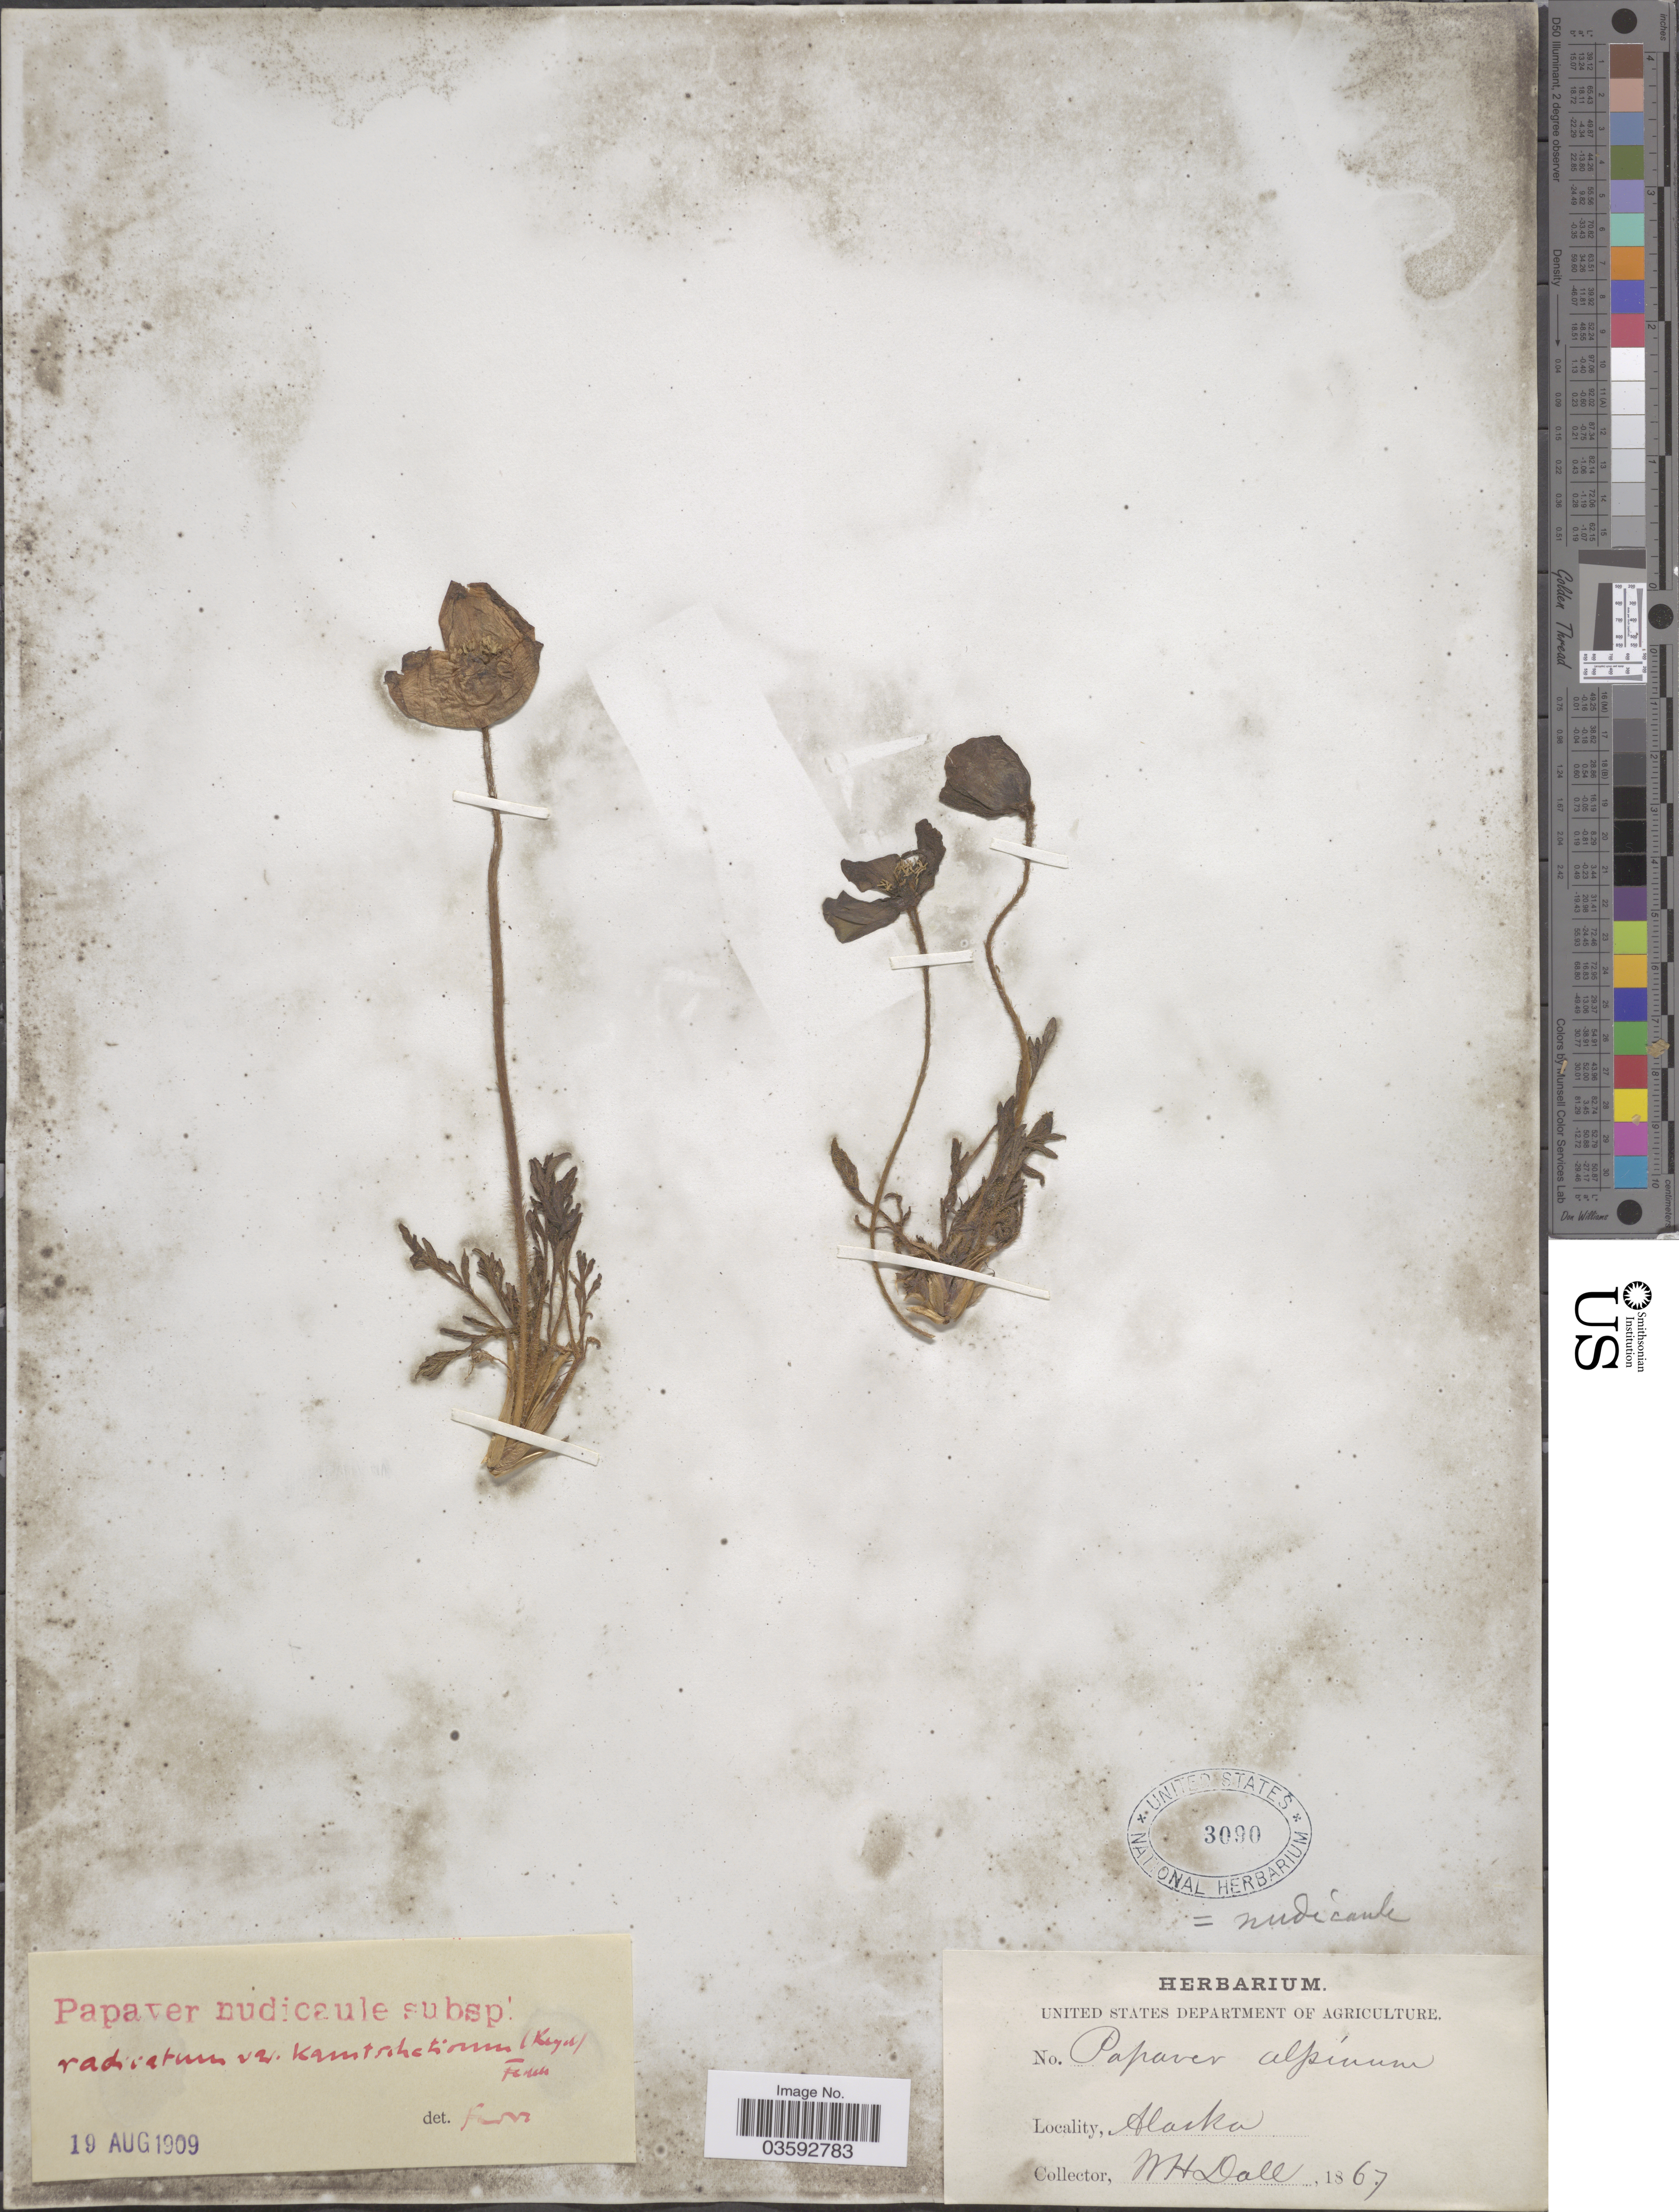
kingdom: Plantae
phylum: Tracheophyta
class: Magnoliopsida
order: Ranunculales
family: Papaveraceae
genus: Papaver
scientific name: Papaver nudicaule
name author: L.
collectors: W. Dall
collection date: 1867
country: United States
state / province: Alaska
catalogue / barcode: US 3090